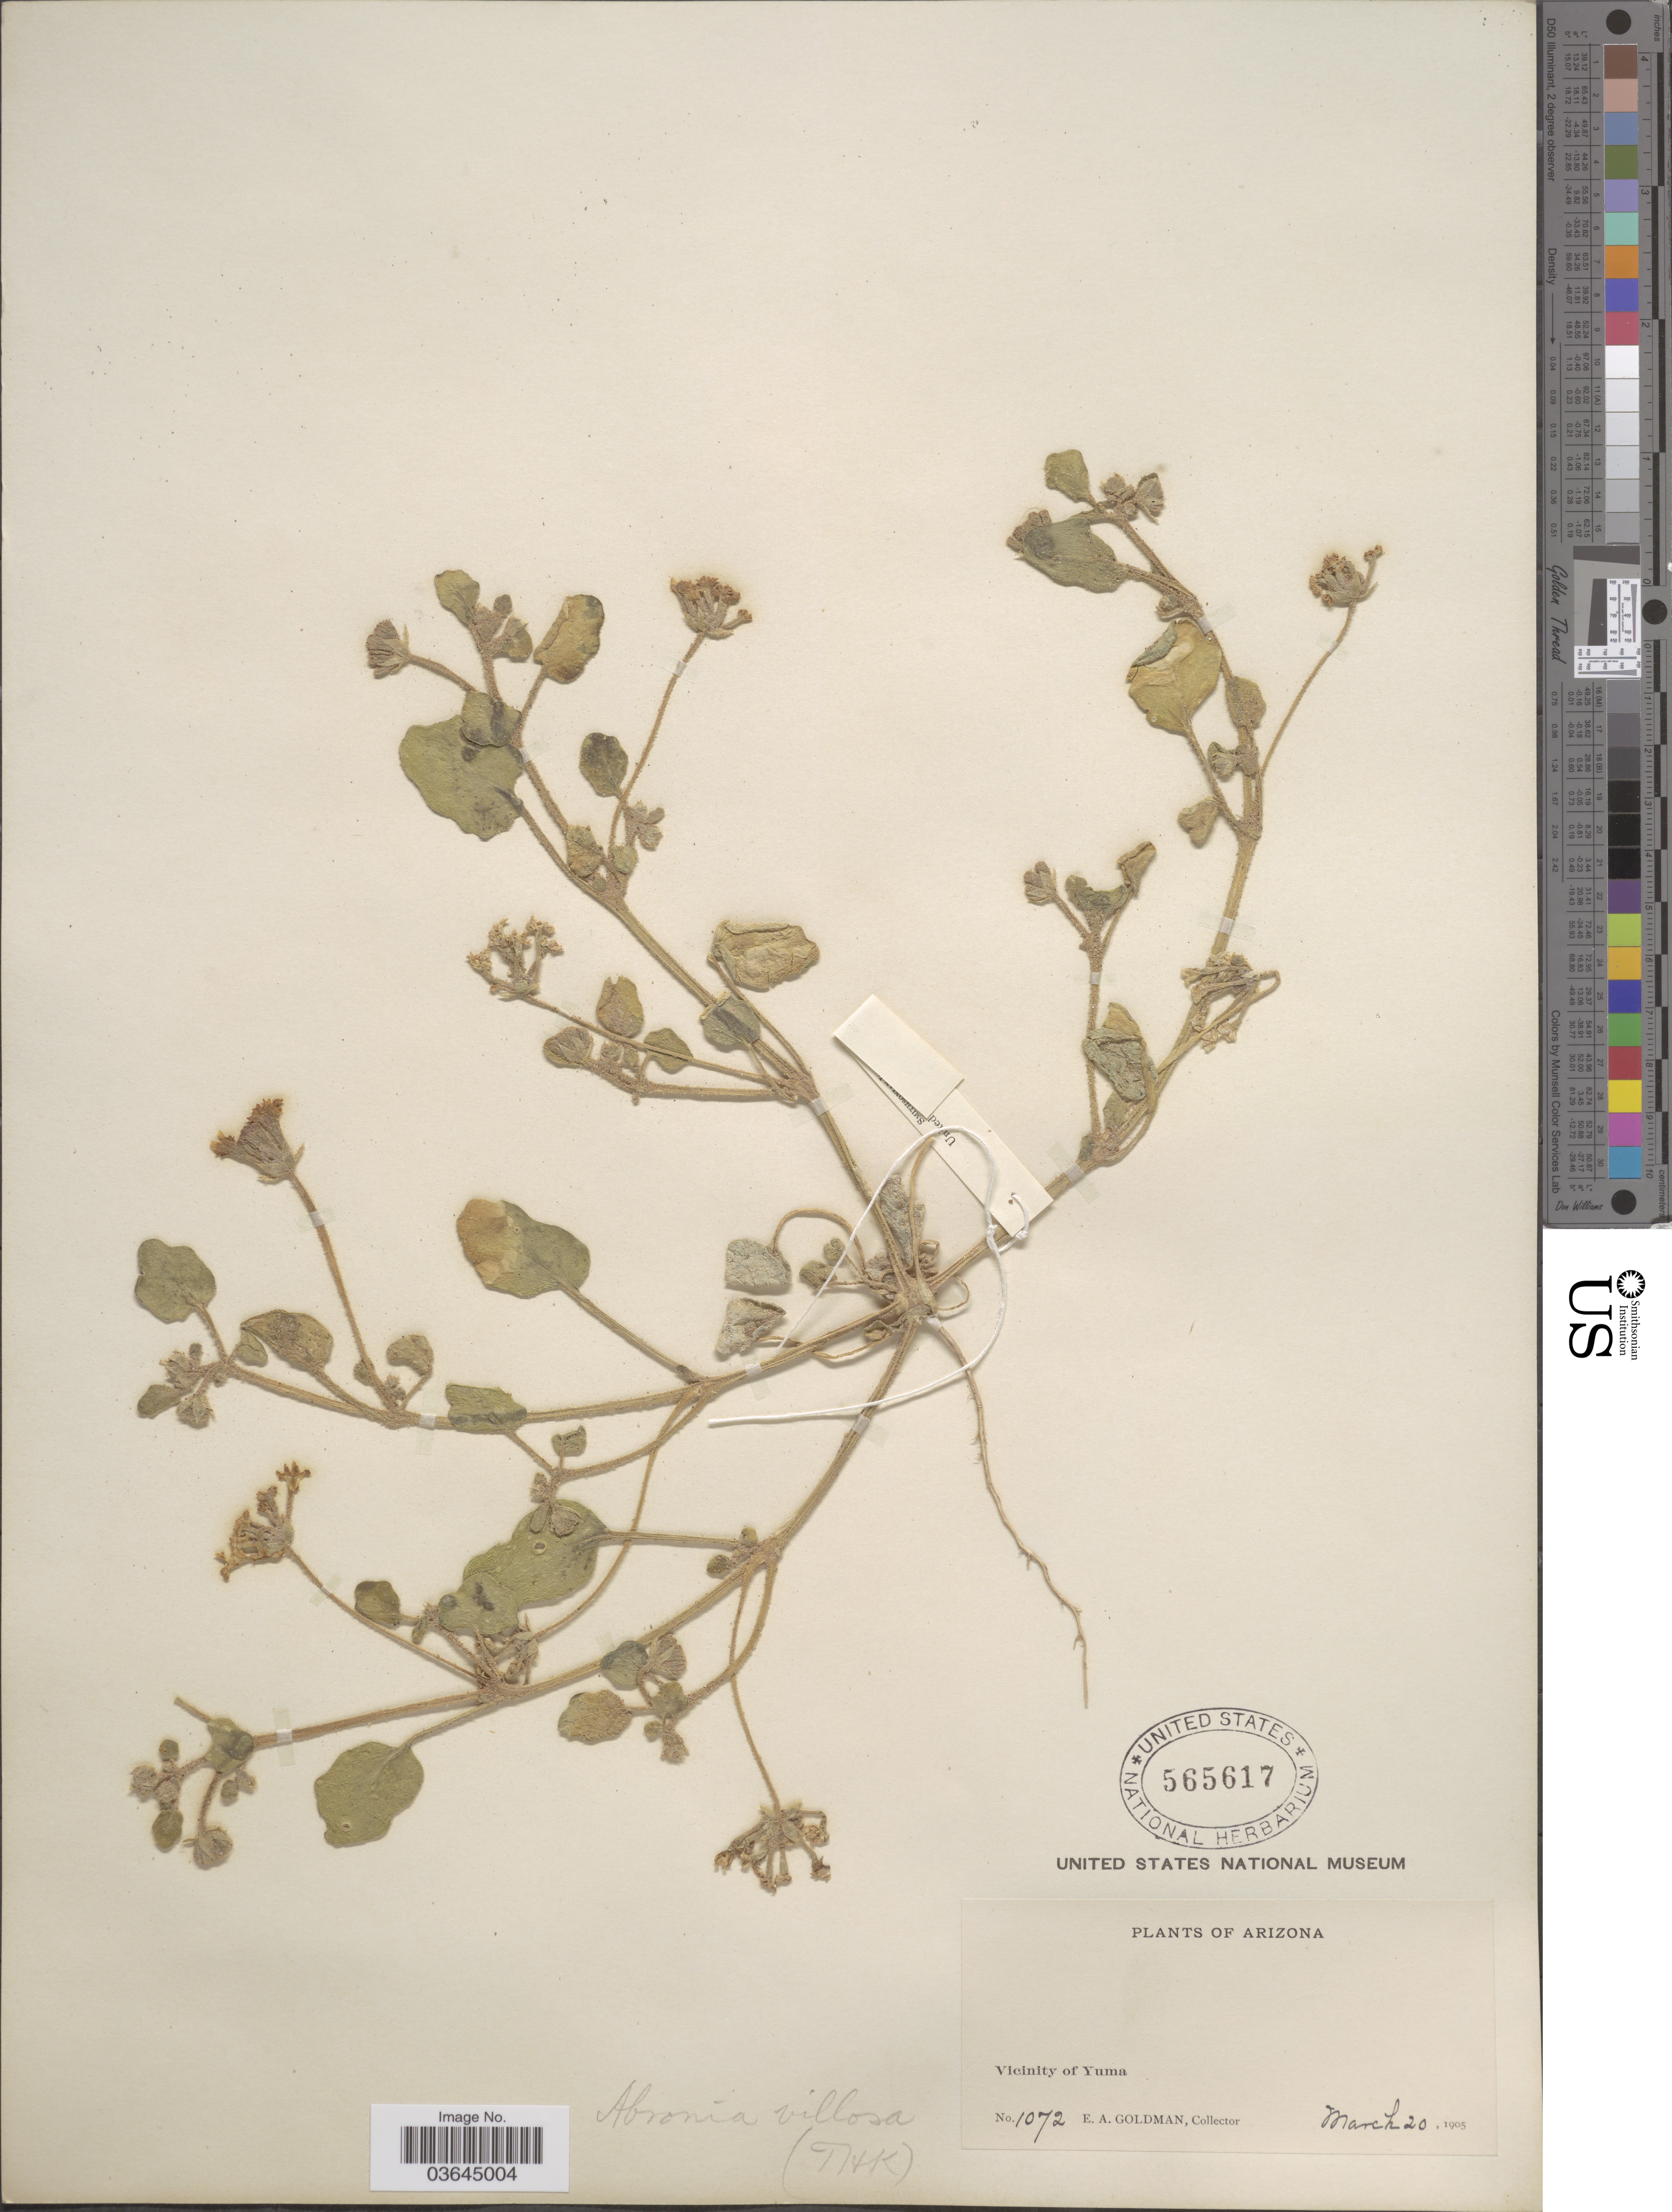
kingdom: Plantae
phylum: Tracheophyta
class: Magnoliopsida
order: Caryophyllales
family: Nyctaginaceae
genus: Abronia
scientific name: Abronia villosa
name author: S. Watson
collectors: E. A. Goldman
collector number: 1072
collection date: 1905-03-20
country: United States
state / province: Arizona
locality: Vicinity of Yuma.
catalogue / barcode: US 565617